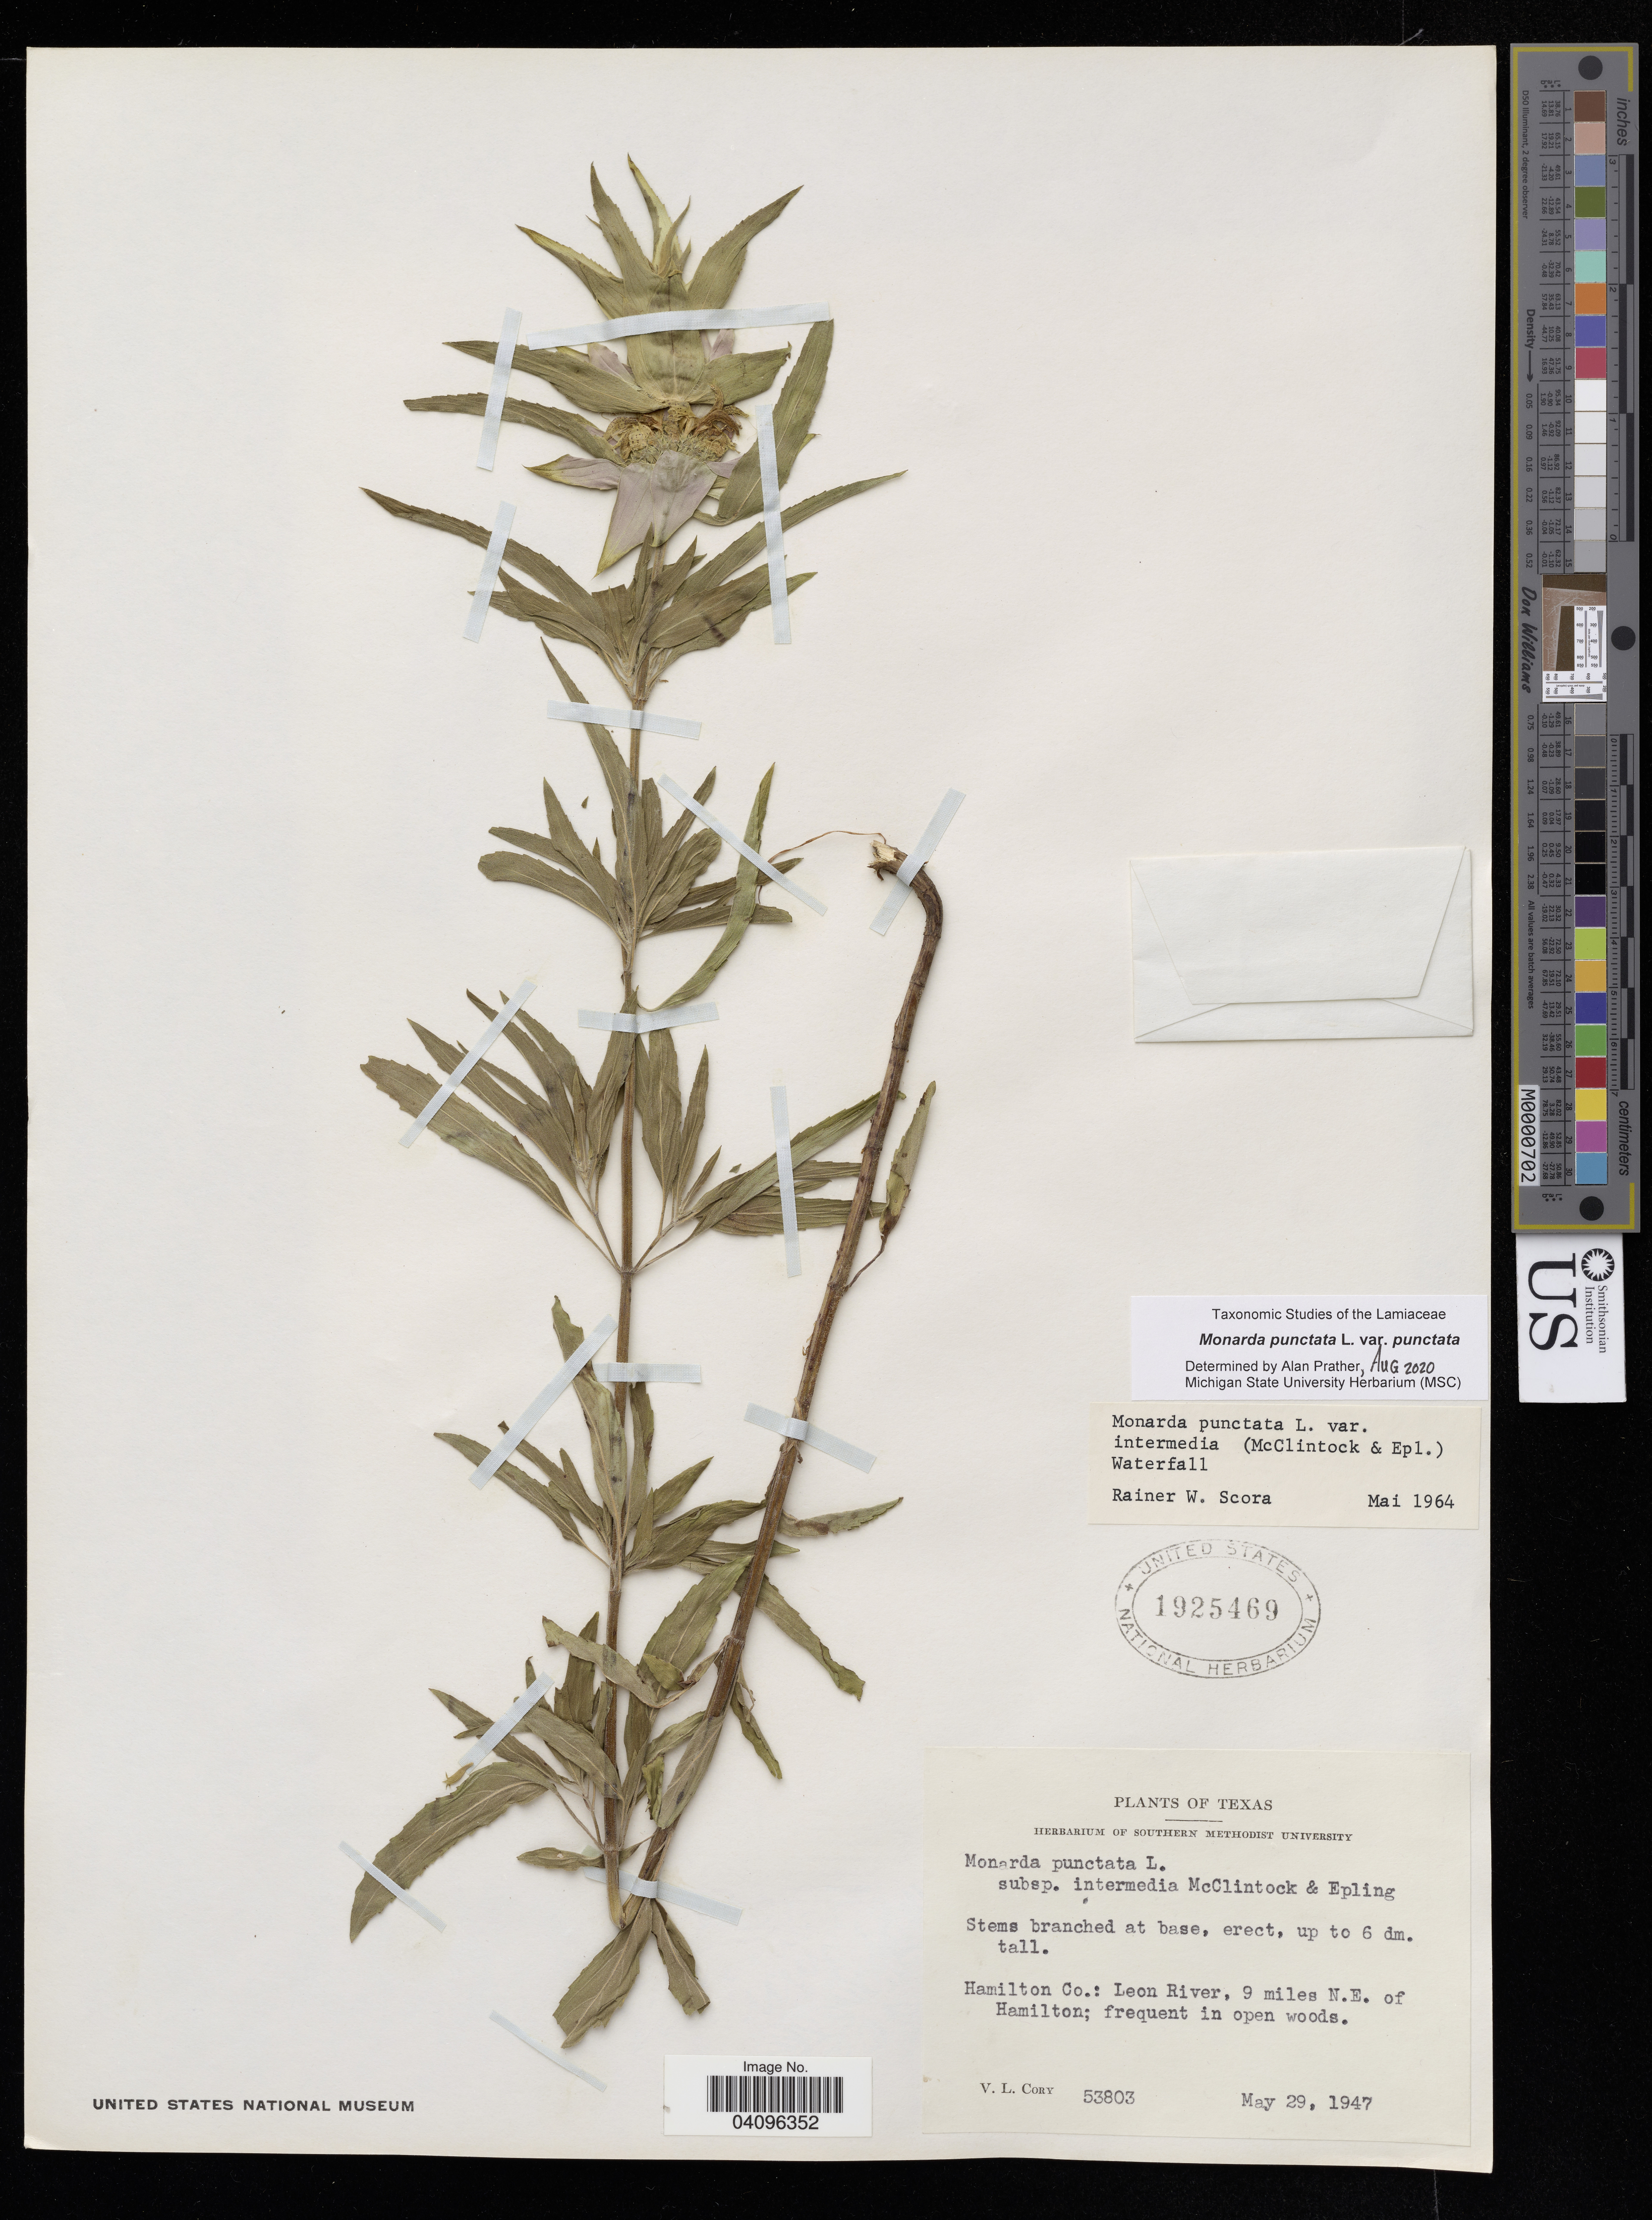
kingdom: Plantae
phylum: Tracheophyta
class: Magnoliopsida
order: Lamiales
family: Lamiaceae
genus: Monarda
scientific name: Monarda punctata var. punctata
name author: L.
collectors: V. Cory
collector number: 53803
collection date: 1947-05-29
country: United States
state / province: Texas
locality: Hamilton Co.: Leon River, 9 miles N.E. of Hamilton.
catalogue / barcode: US 1925469